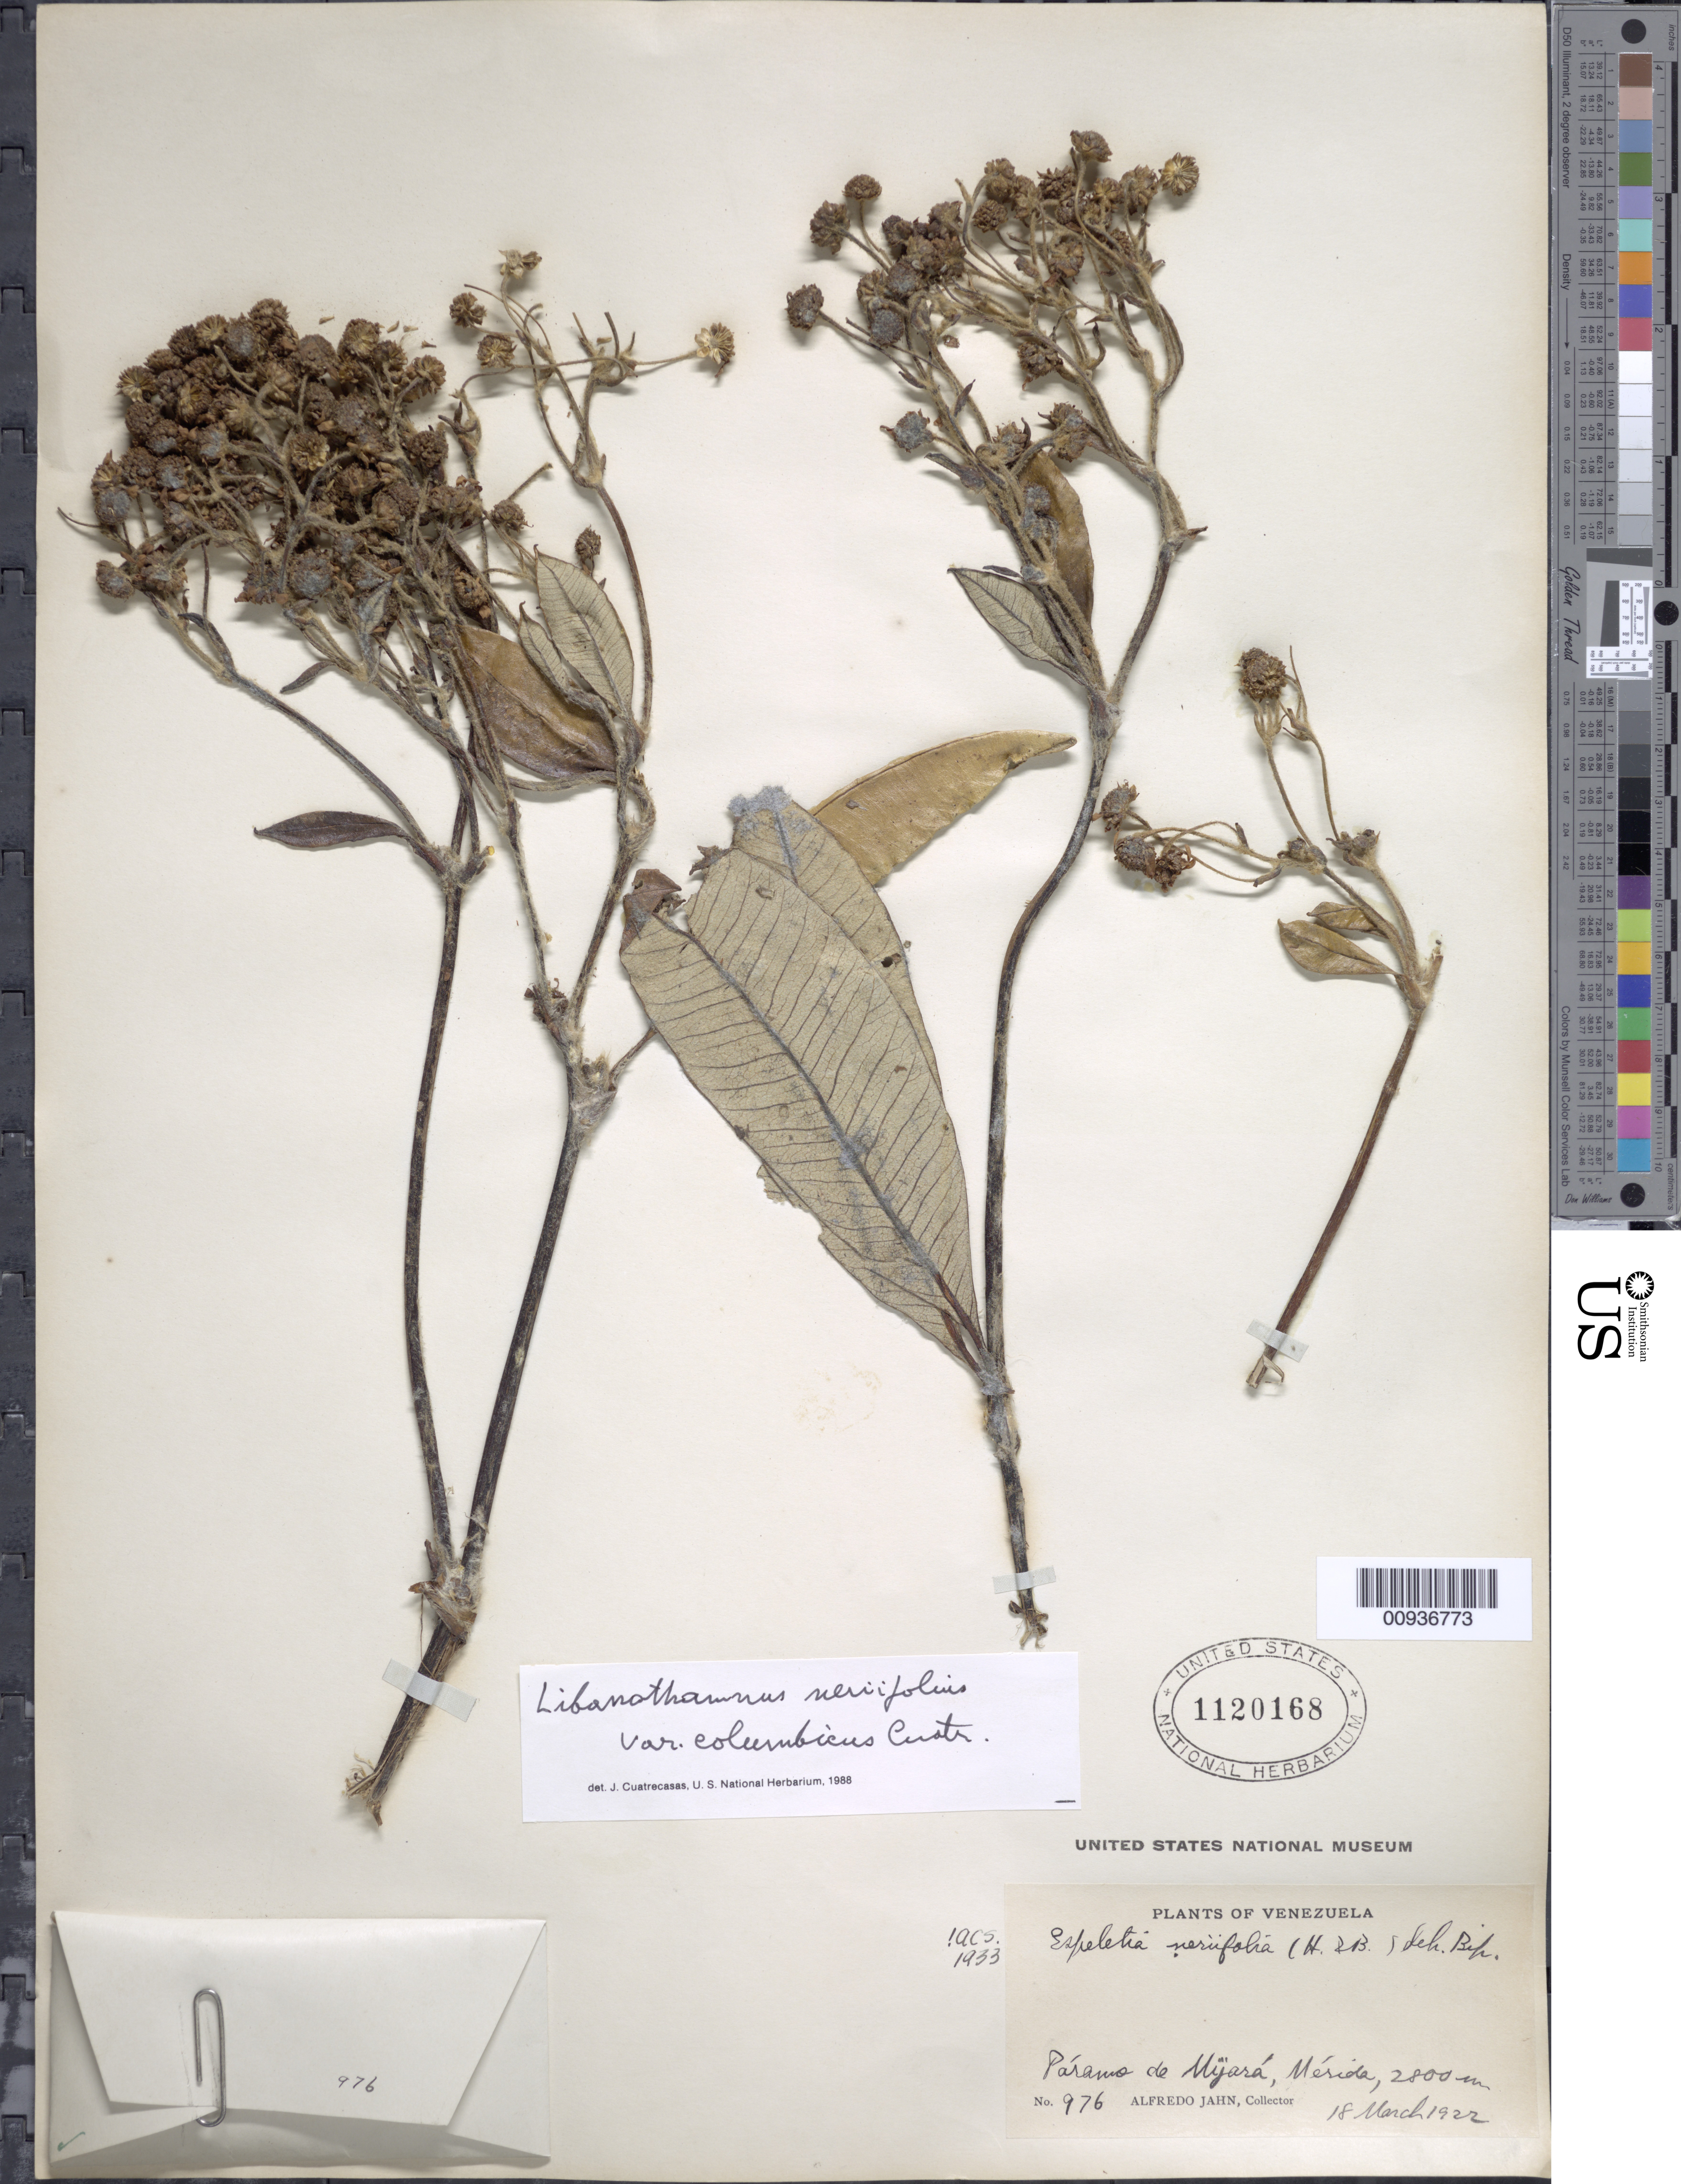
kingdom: Plantae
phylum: Tracheophyta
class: Magnoliopsida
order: Asterales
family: Asteraceae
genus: Libanothamnus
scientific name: Libanothamnus neriifolius var. columbicus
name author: (Cuatrec.) Cuatrec.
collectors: A. Jahn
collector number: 976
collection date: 1922-03-18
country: Venezuela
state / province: Mérida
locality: Paramo de Mijara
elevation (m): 2800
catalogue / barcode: US 1120168